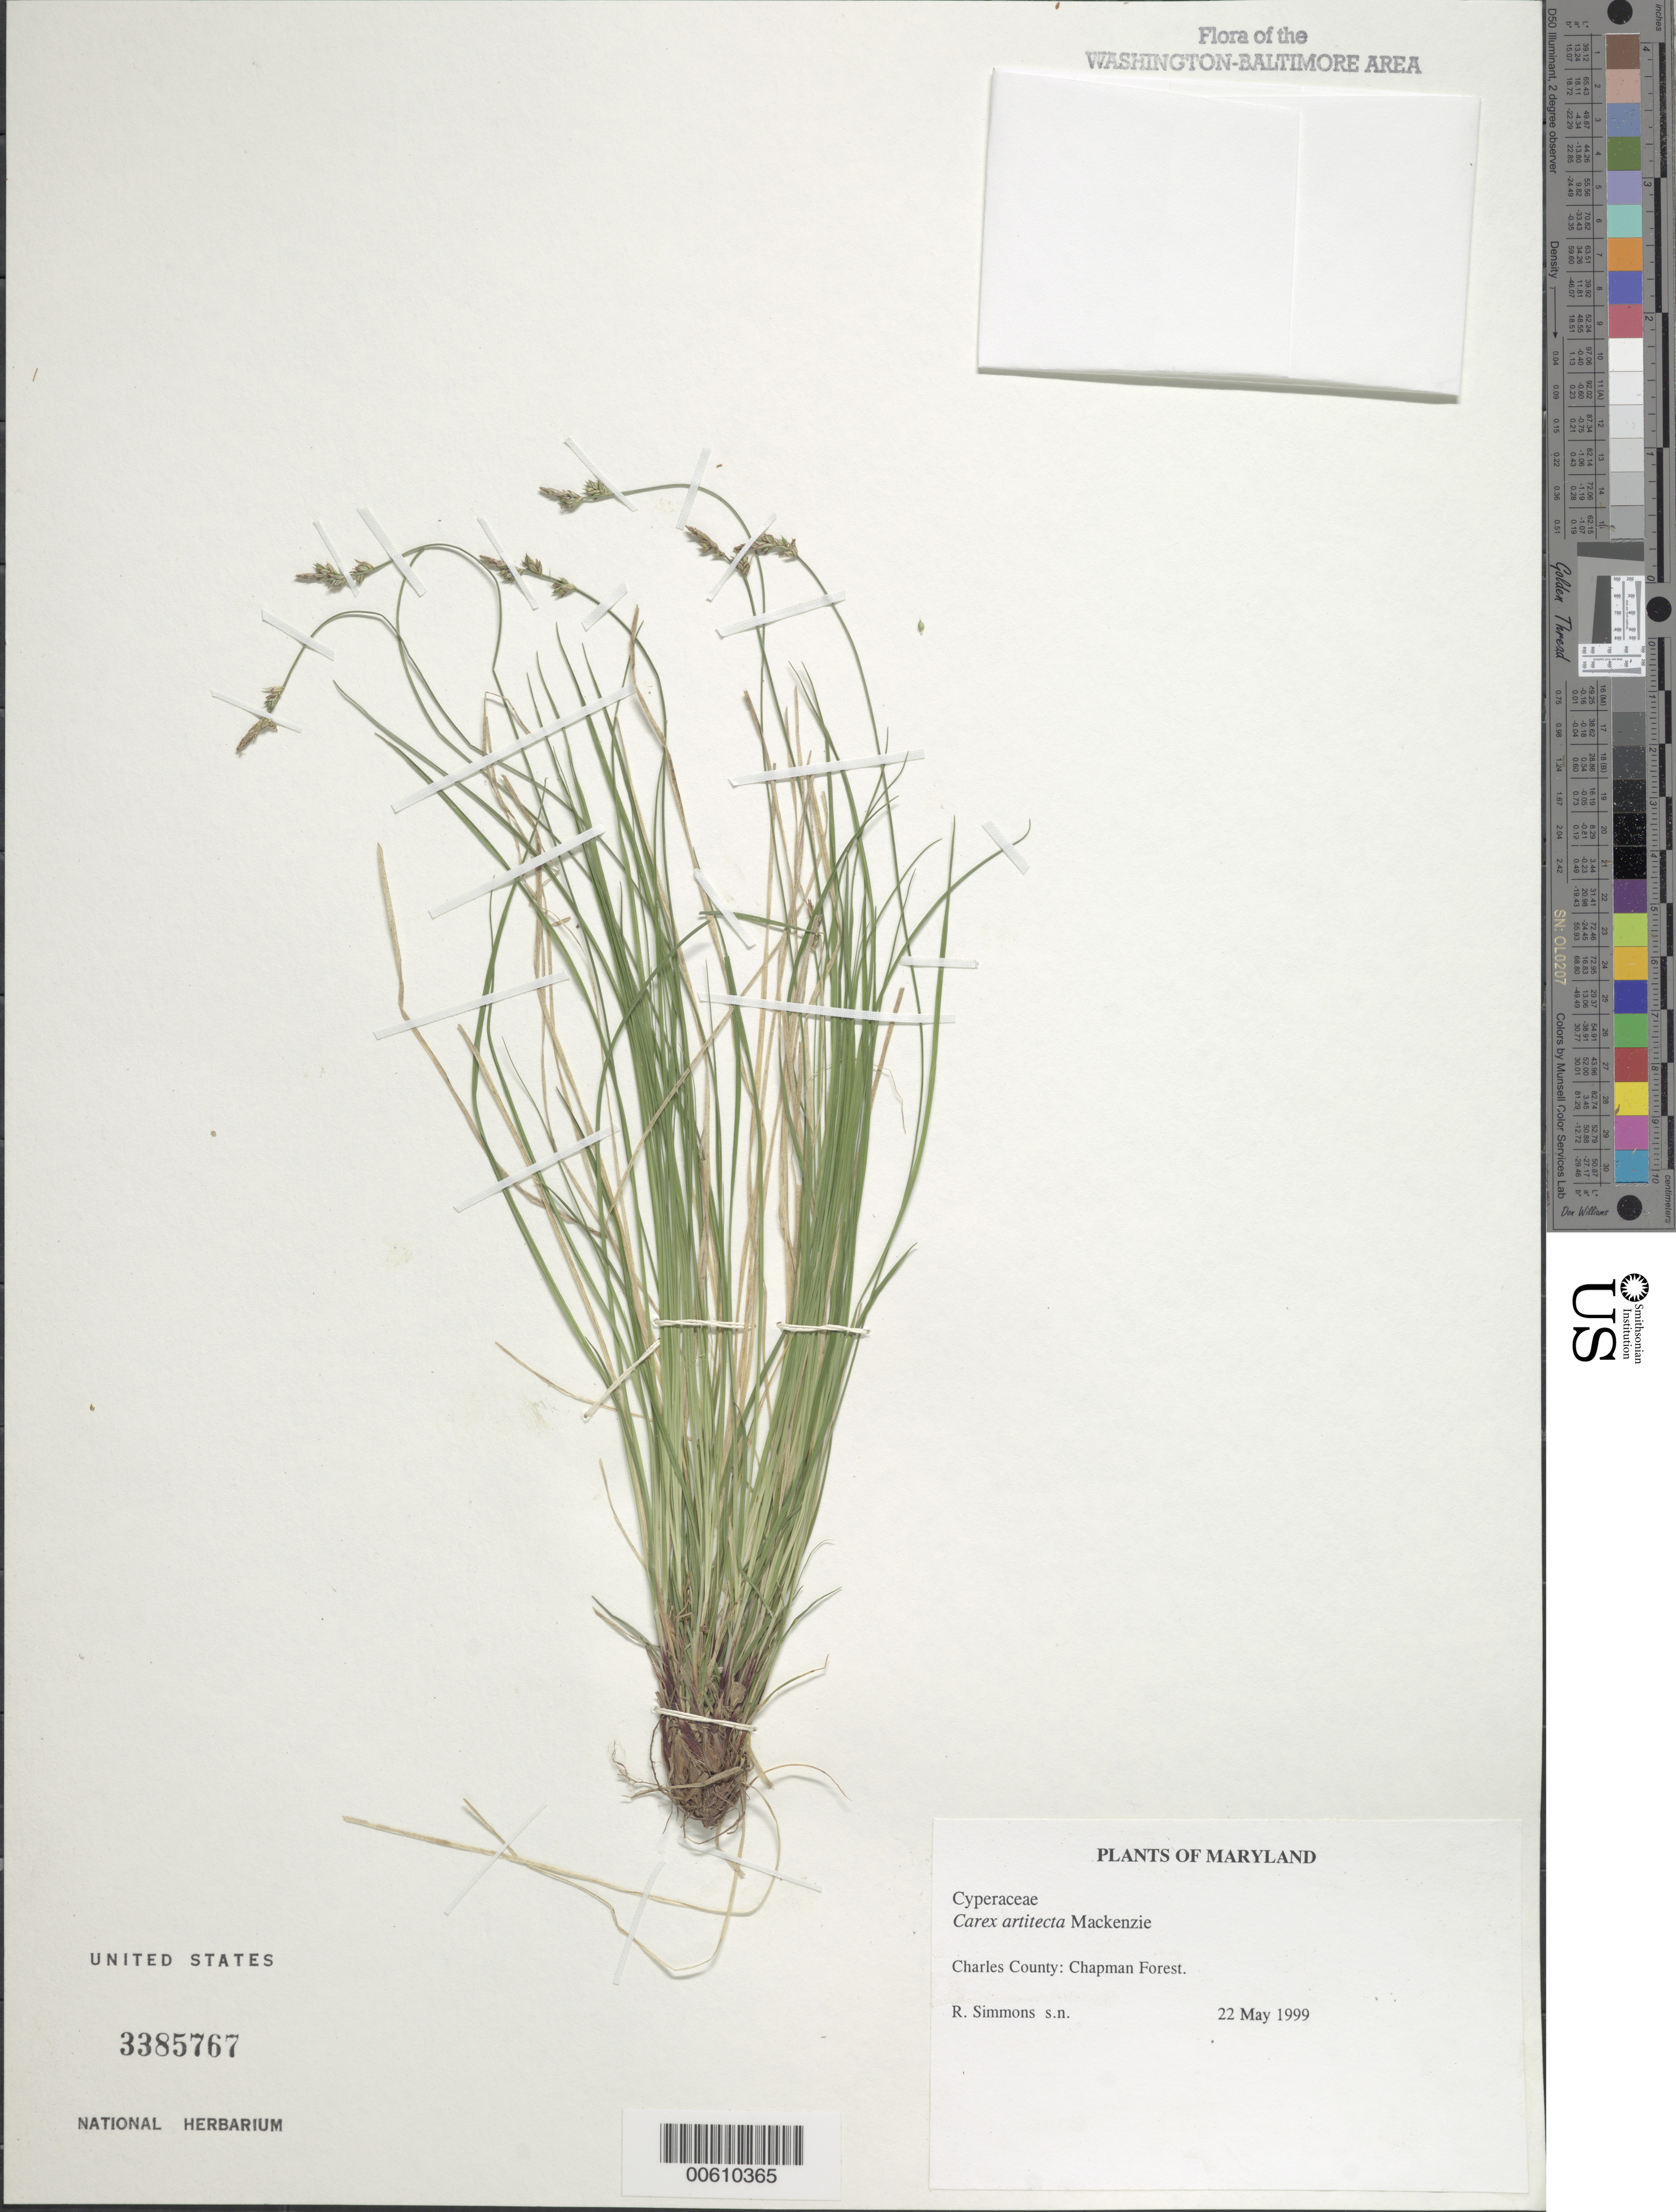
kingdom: Plantae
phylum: Tracheophyta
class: Liliopsida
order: Poales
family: Cyperaceae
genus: Carex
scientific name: Carex albicans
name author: Willd. ex Spreng.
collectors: R. H. Simmons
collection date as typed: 22 May 1999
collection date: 1999-05-22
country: United States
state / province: Maryland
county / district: Charles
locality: Chapman Forest.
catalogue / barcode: US 3385767